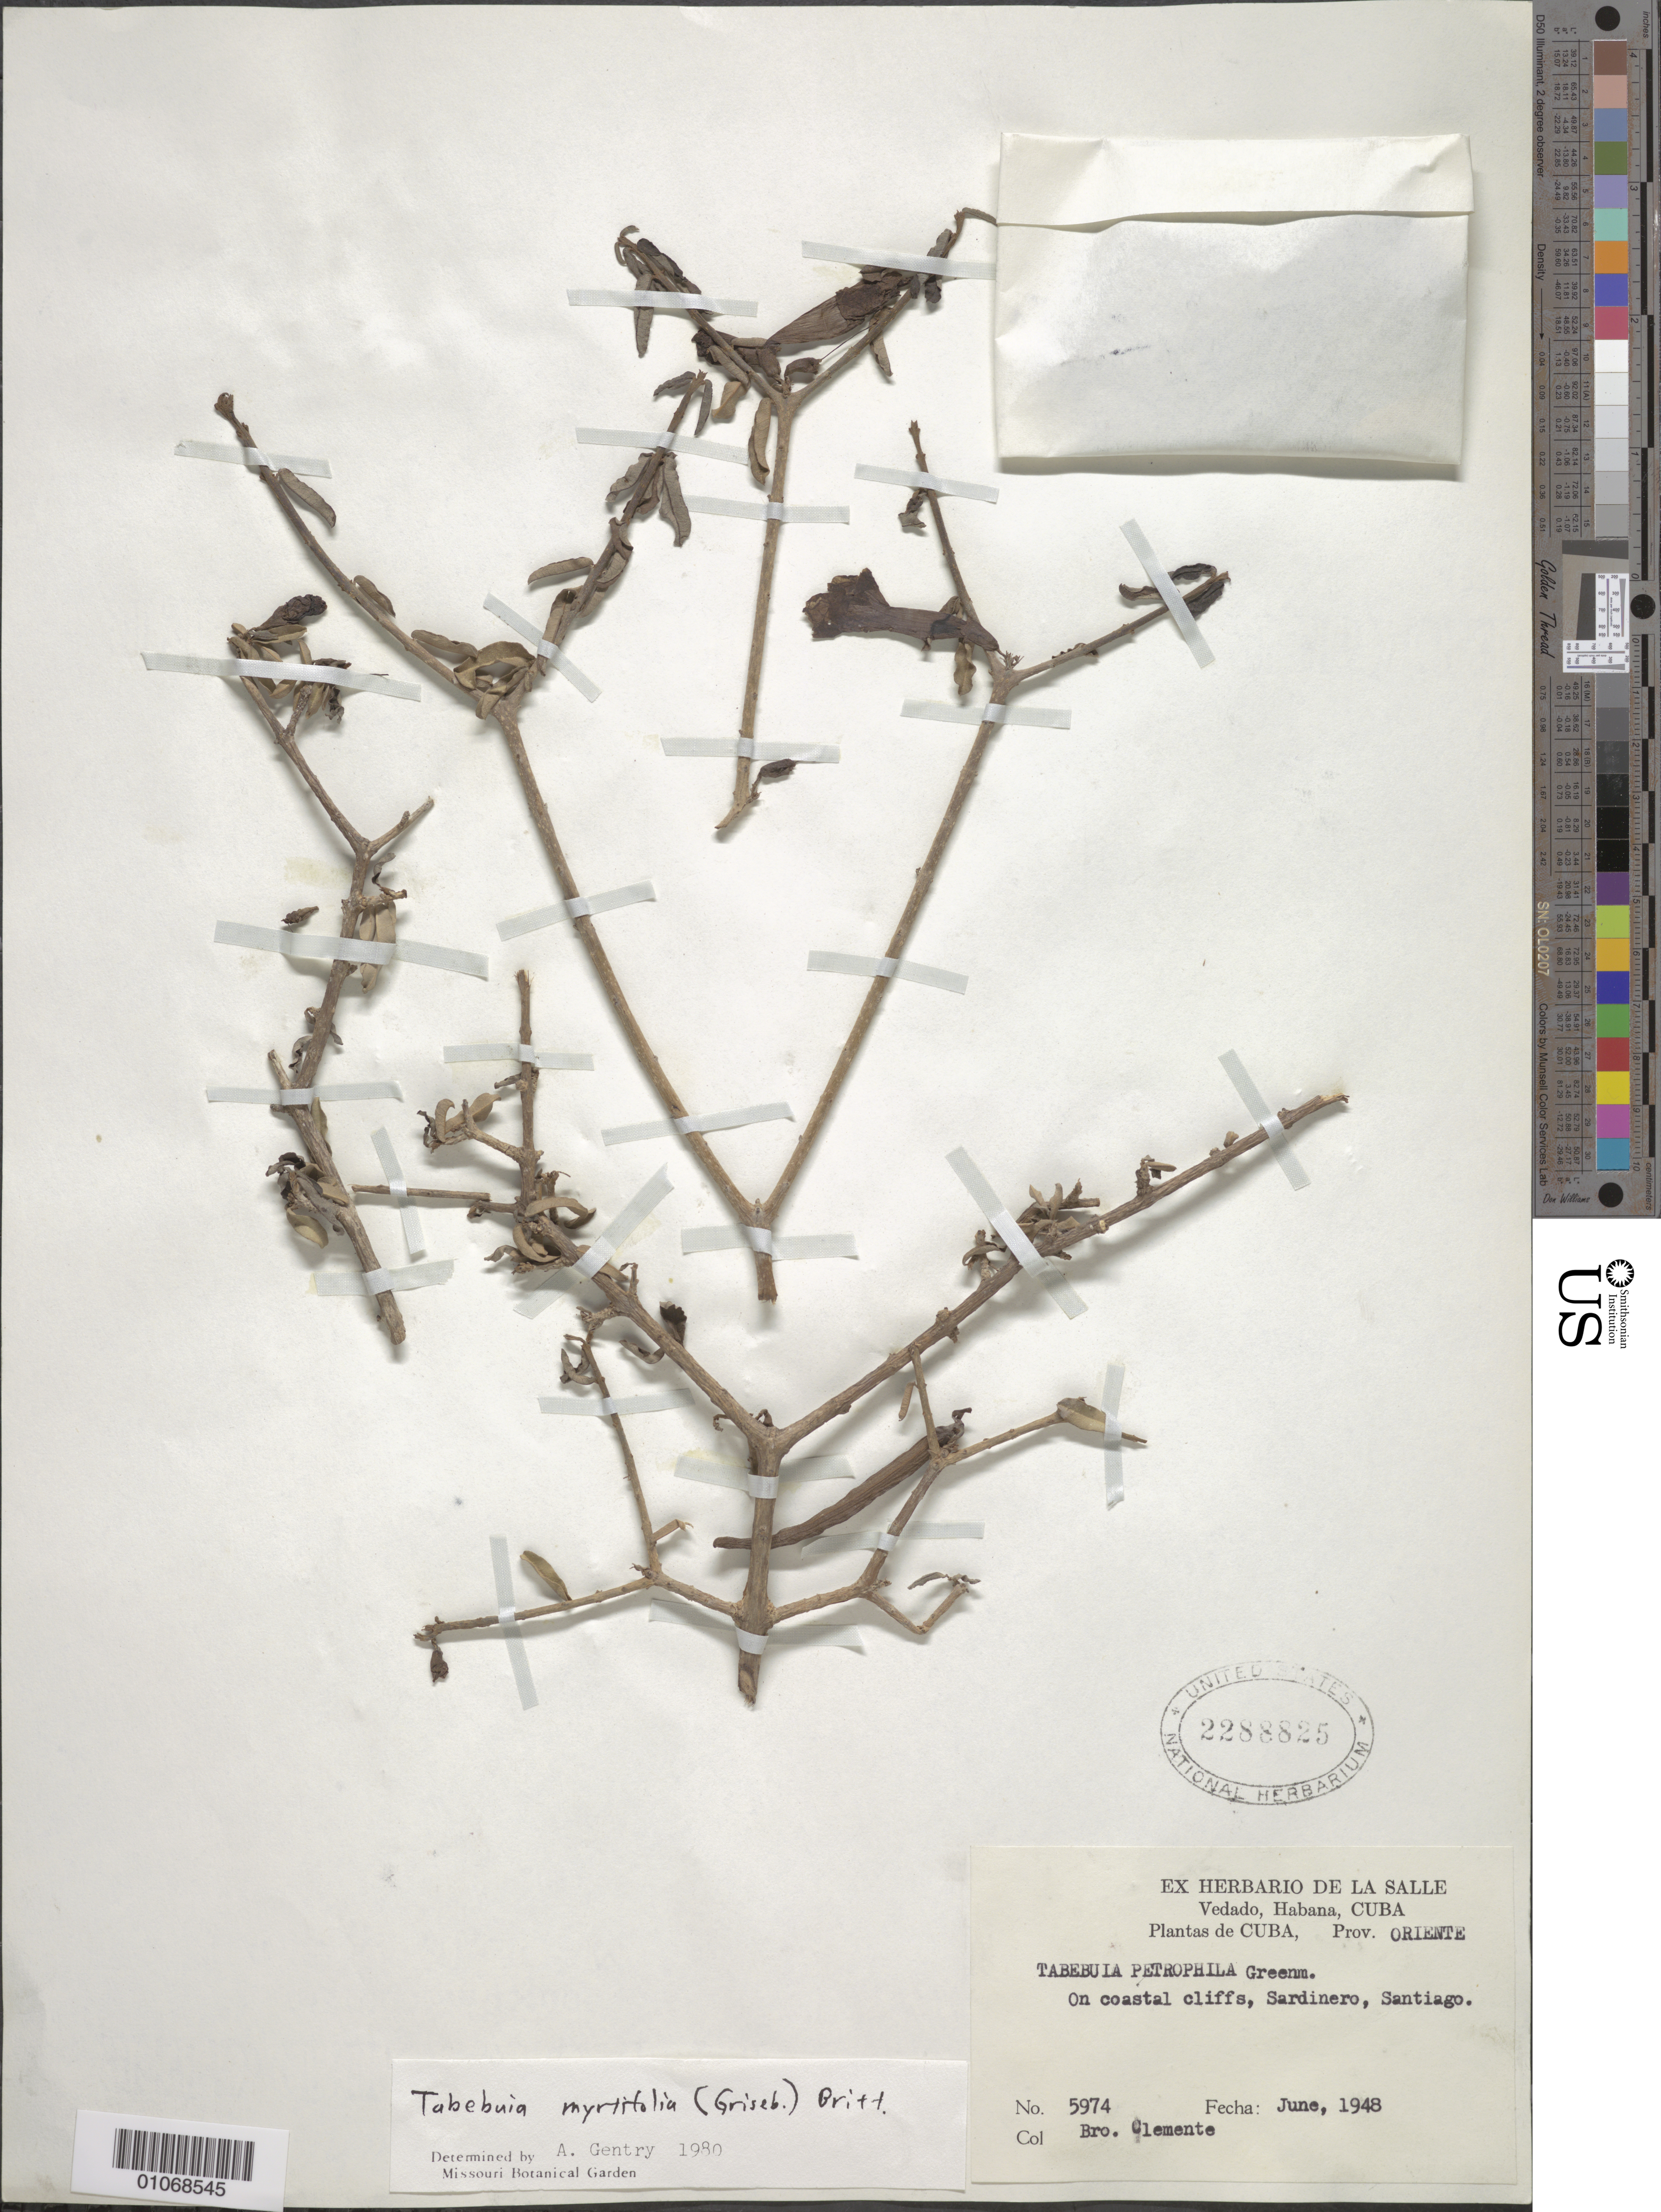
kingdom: Plantae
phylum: Tracheophyta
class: Magnoliopsida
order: Lamiales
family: Bignoniaceae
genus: Tabebuia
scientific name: Tabebuia myrtifolia var. myrtifolia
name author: (Griseb.) Britton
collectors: Bro. Clemente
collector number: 5974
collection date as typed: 01 Jun 1948 to 30 Jun 1948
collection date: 1948-06-01/1948-06-30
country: Cuba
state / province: Santiago de Cuba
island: Cuba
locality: on coastal cliffs, Sardinero, Santiago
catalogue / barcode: US 2288825